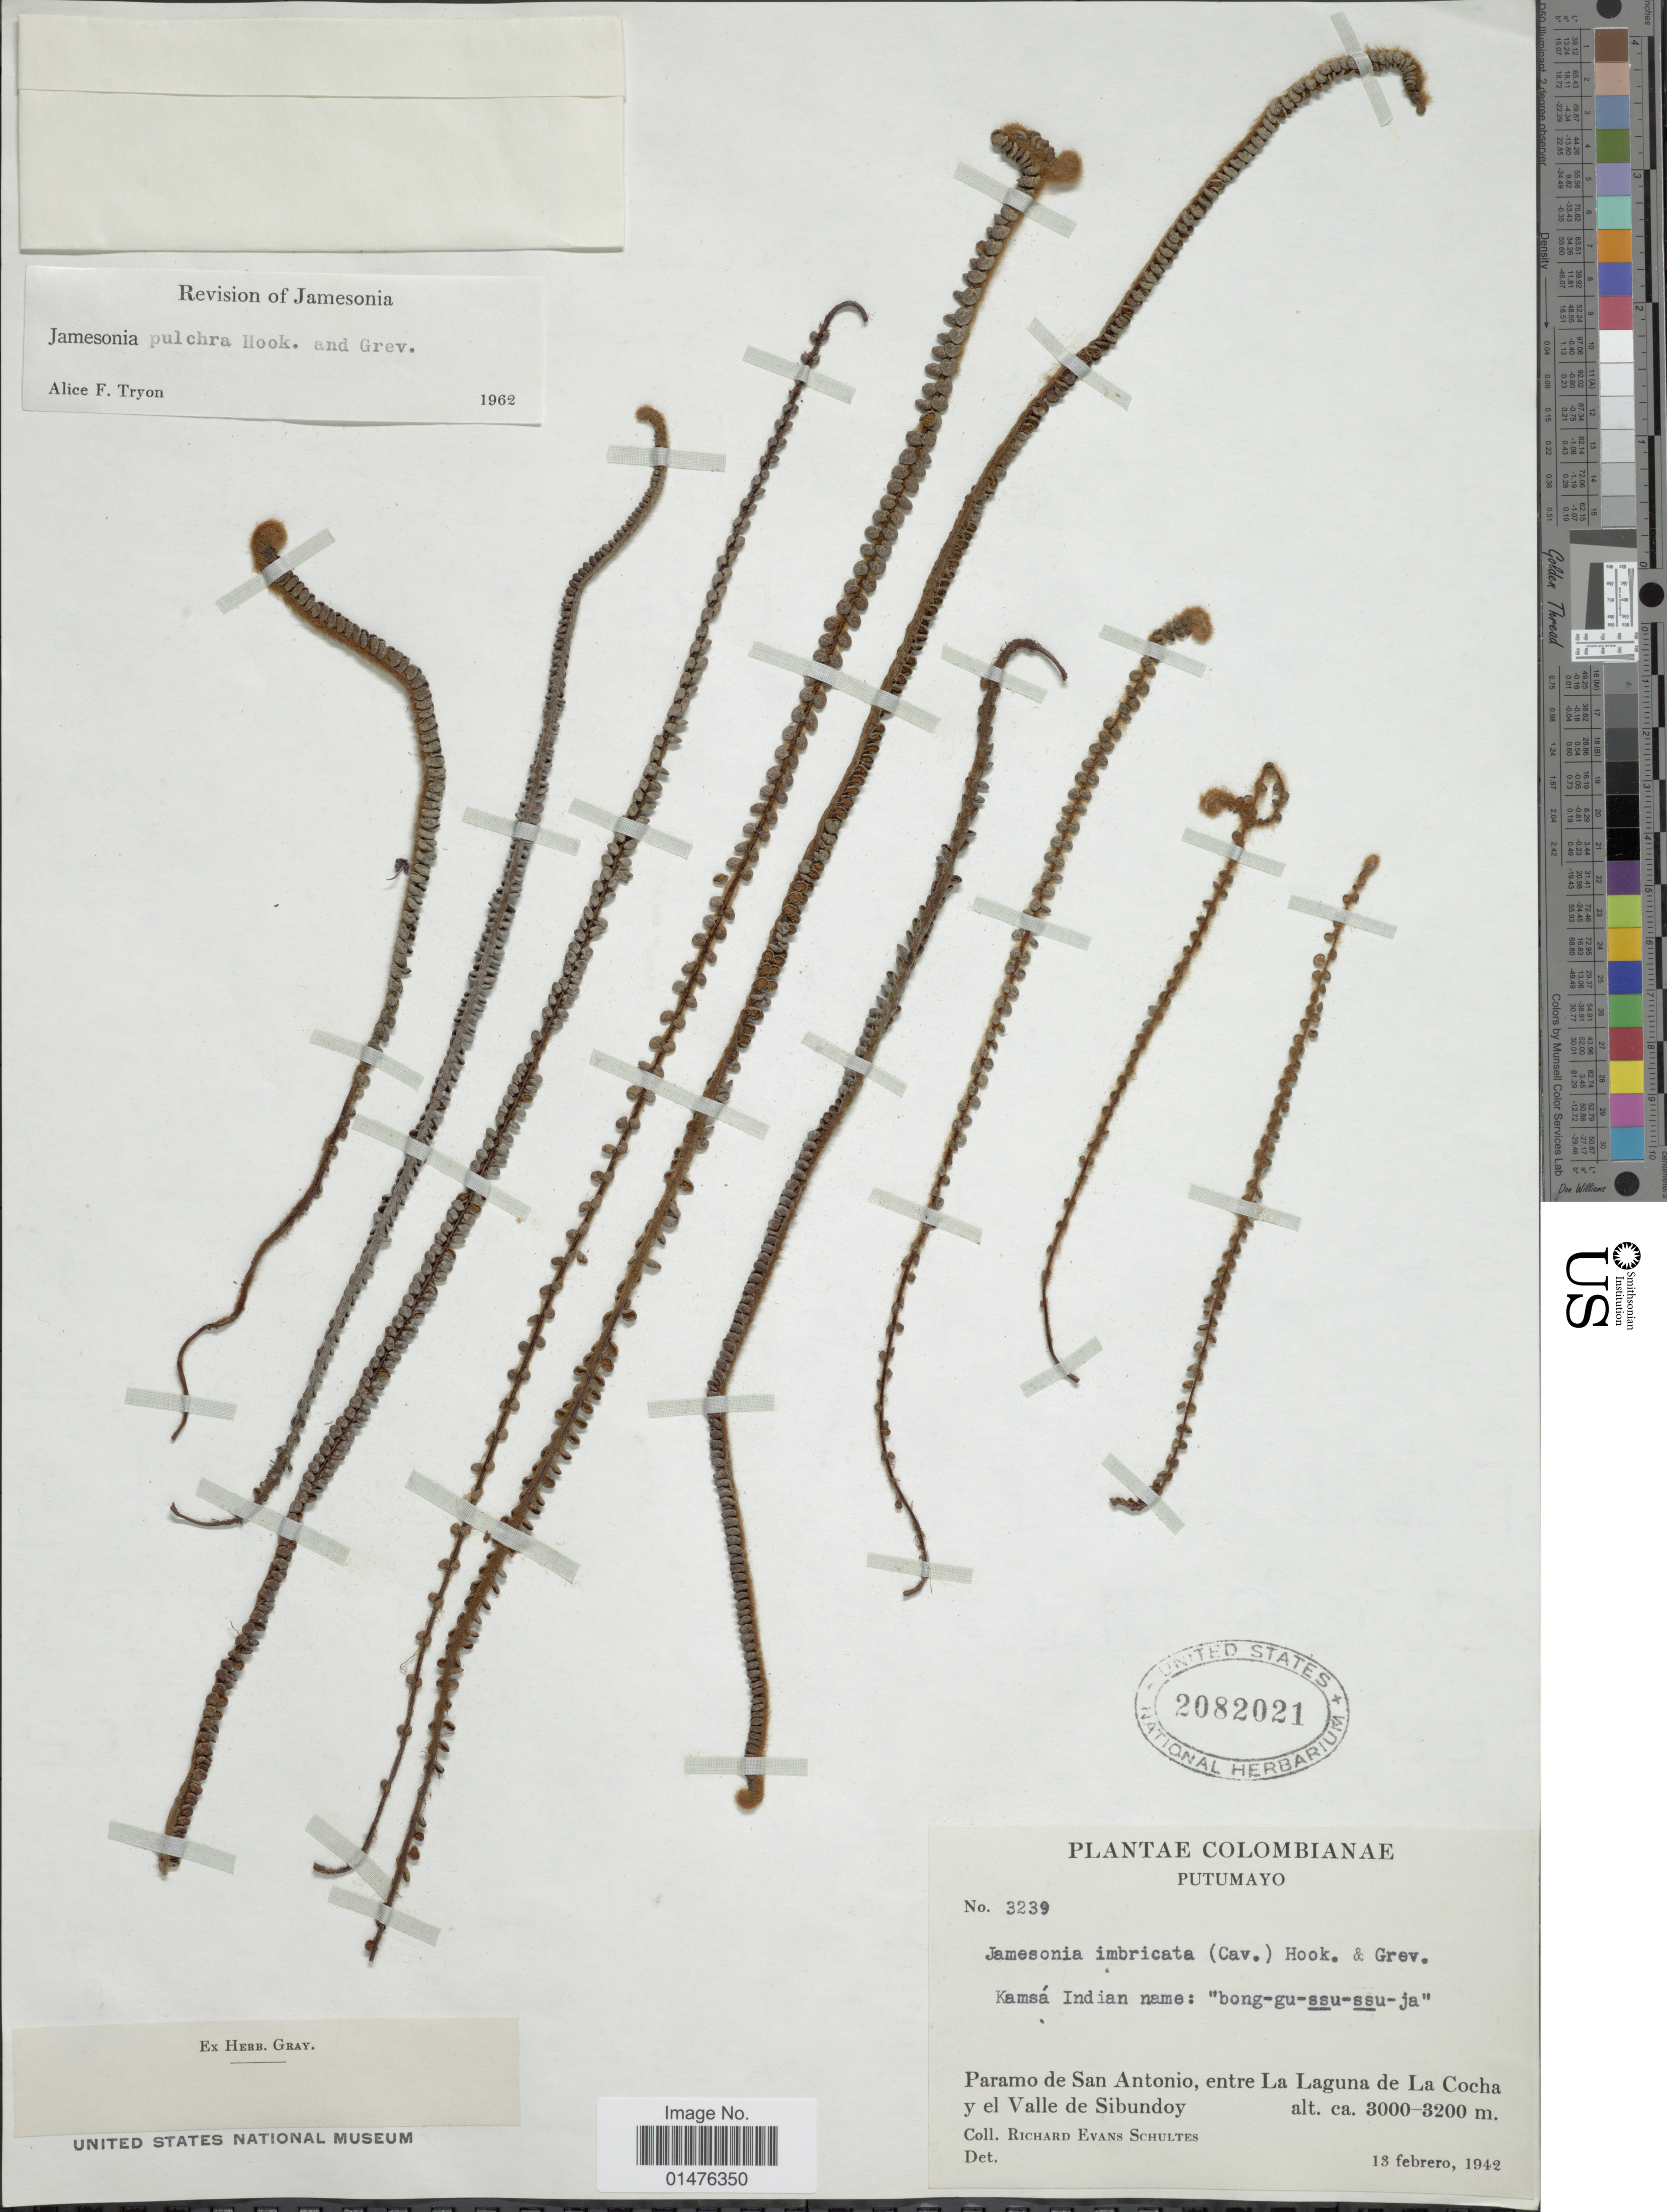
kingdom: Plantae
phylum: Tracheophyta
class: Polypodiopsida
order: Polypodiales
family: Pteridaceae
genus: Jamesonia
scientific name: Jamesonia pulchra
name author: Hook. & Grev.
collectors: R. E. Schultes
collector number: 3239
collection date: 1942-02-13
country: Colombia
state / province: Putumayo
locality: Paramo de San Antonio, entre La Laguna de La Cocha y el Valle de Sibundoy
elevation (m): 3000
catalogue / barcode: US 2082021